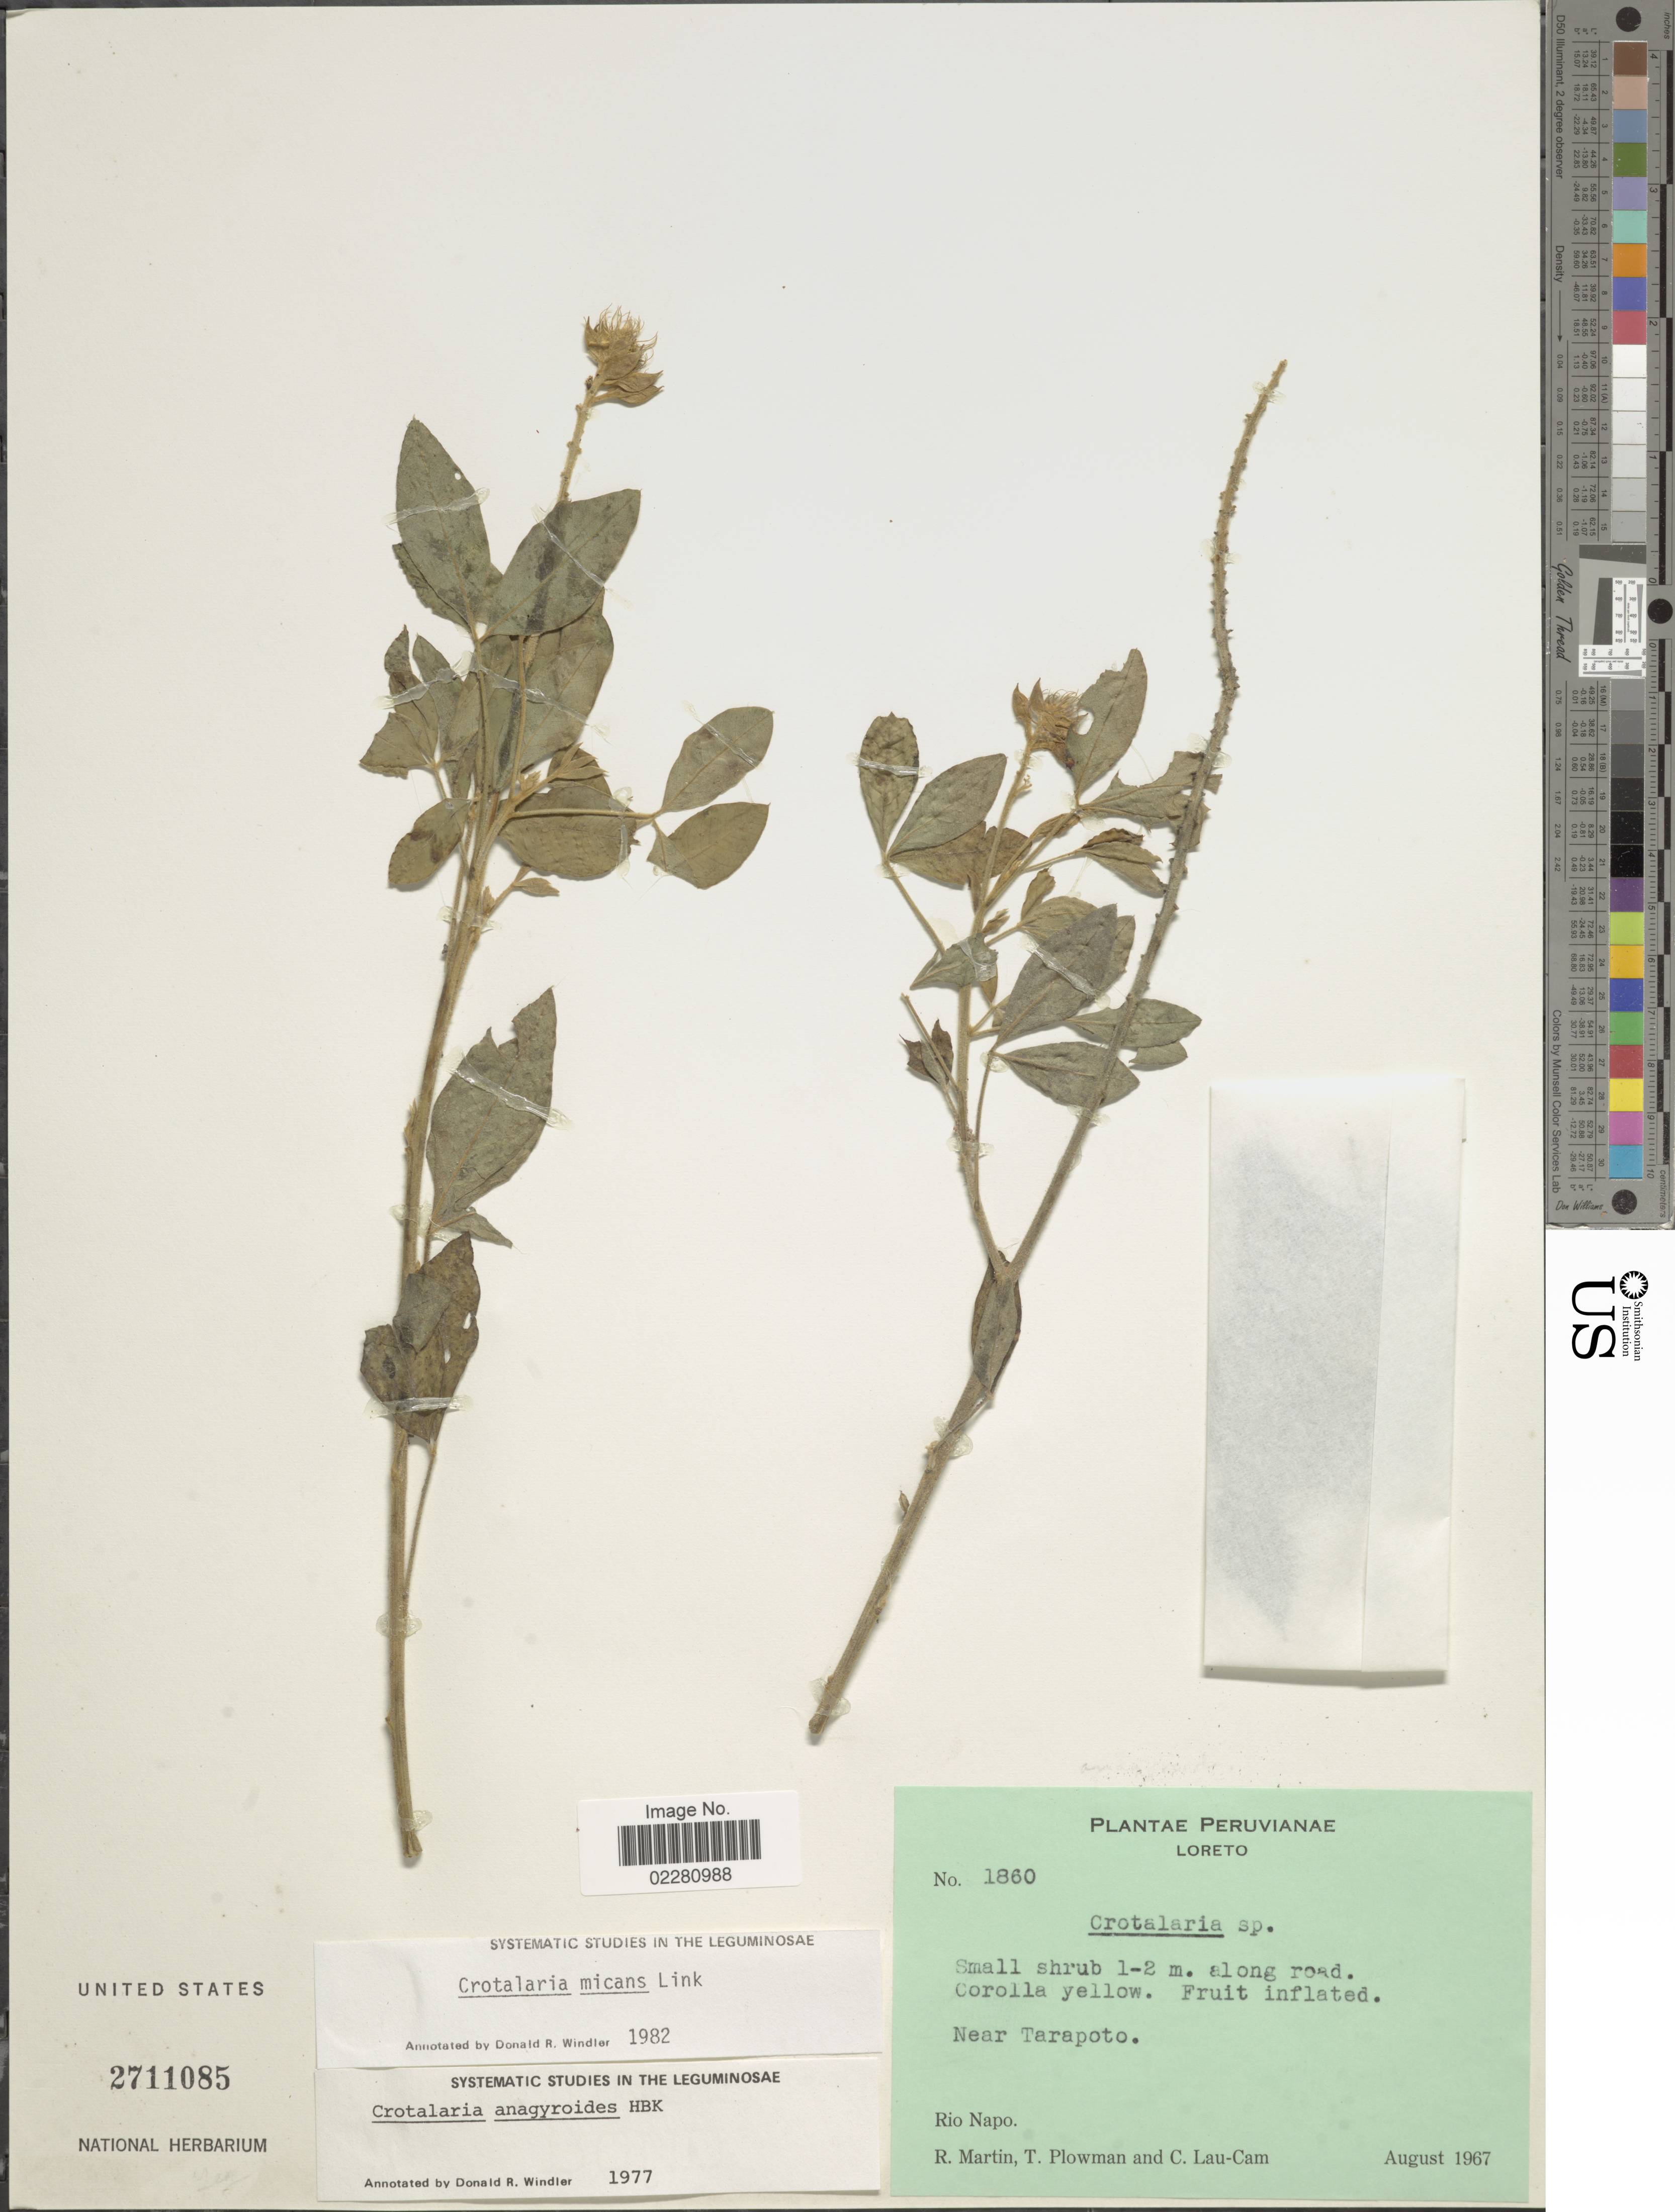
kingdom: Plantae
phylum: Tracheophyta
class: Magnoliopsida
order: Fabales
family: Fabaceae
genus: Crotalaria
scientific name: Crotalaria micans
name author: Link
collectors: R. Martin, T. Plowman & C. Lau-Cam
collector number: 1860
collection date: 1967-08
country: Peru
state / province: Loreto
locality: Near Tarapoto, Rio Napo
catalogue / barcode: US 2711085